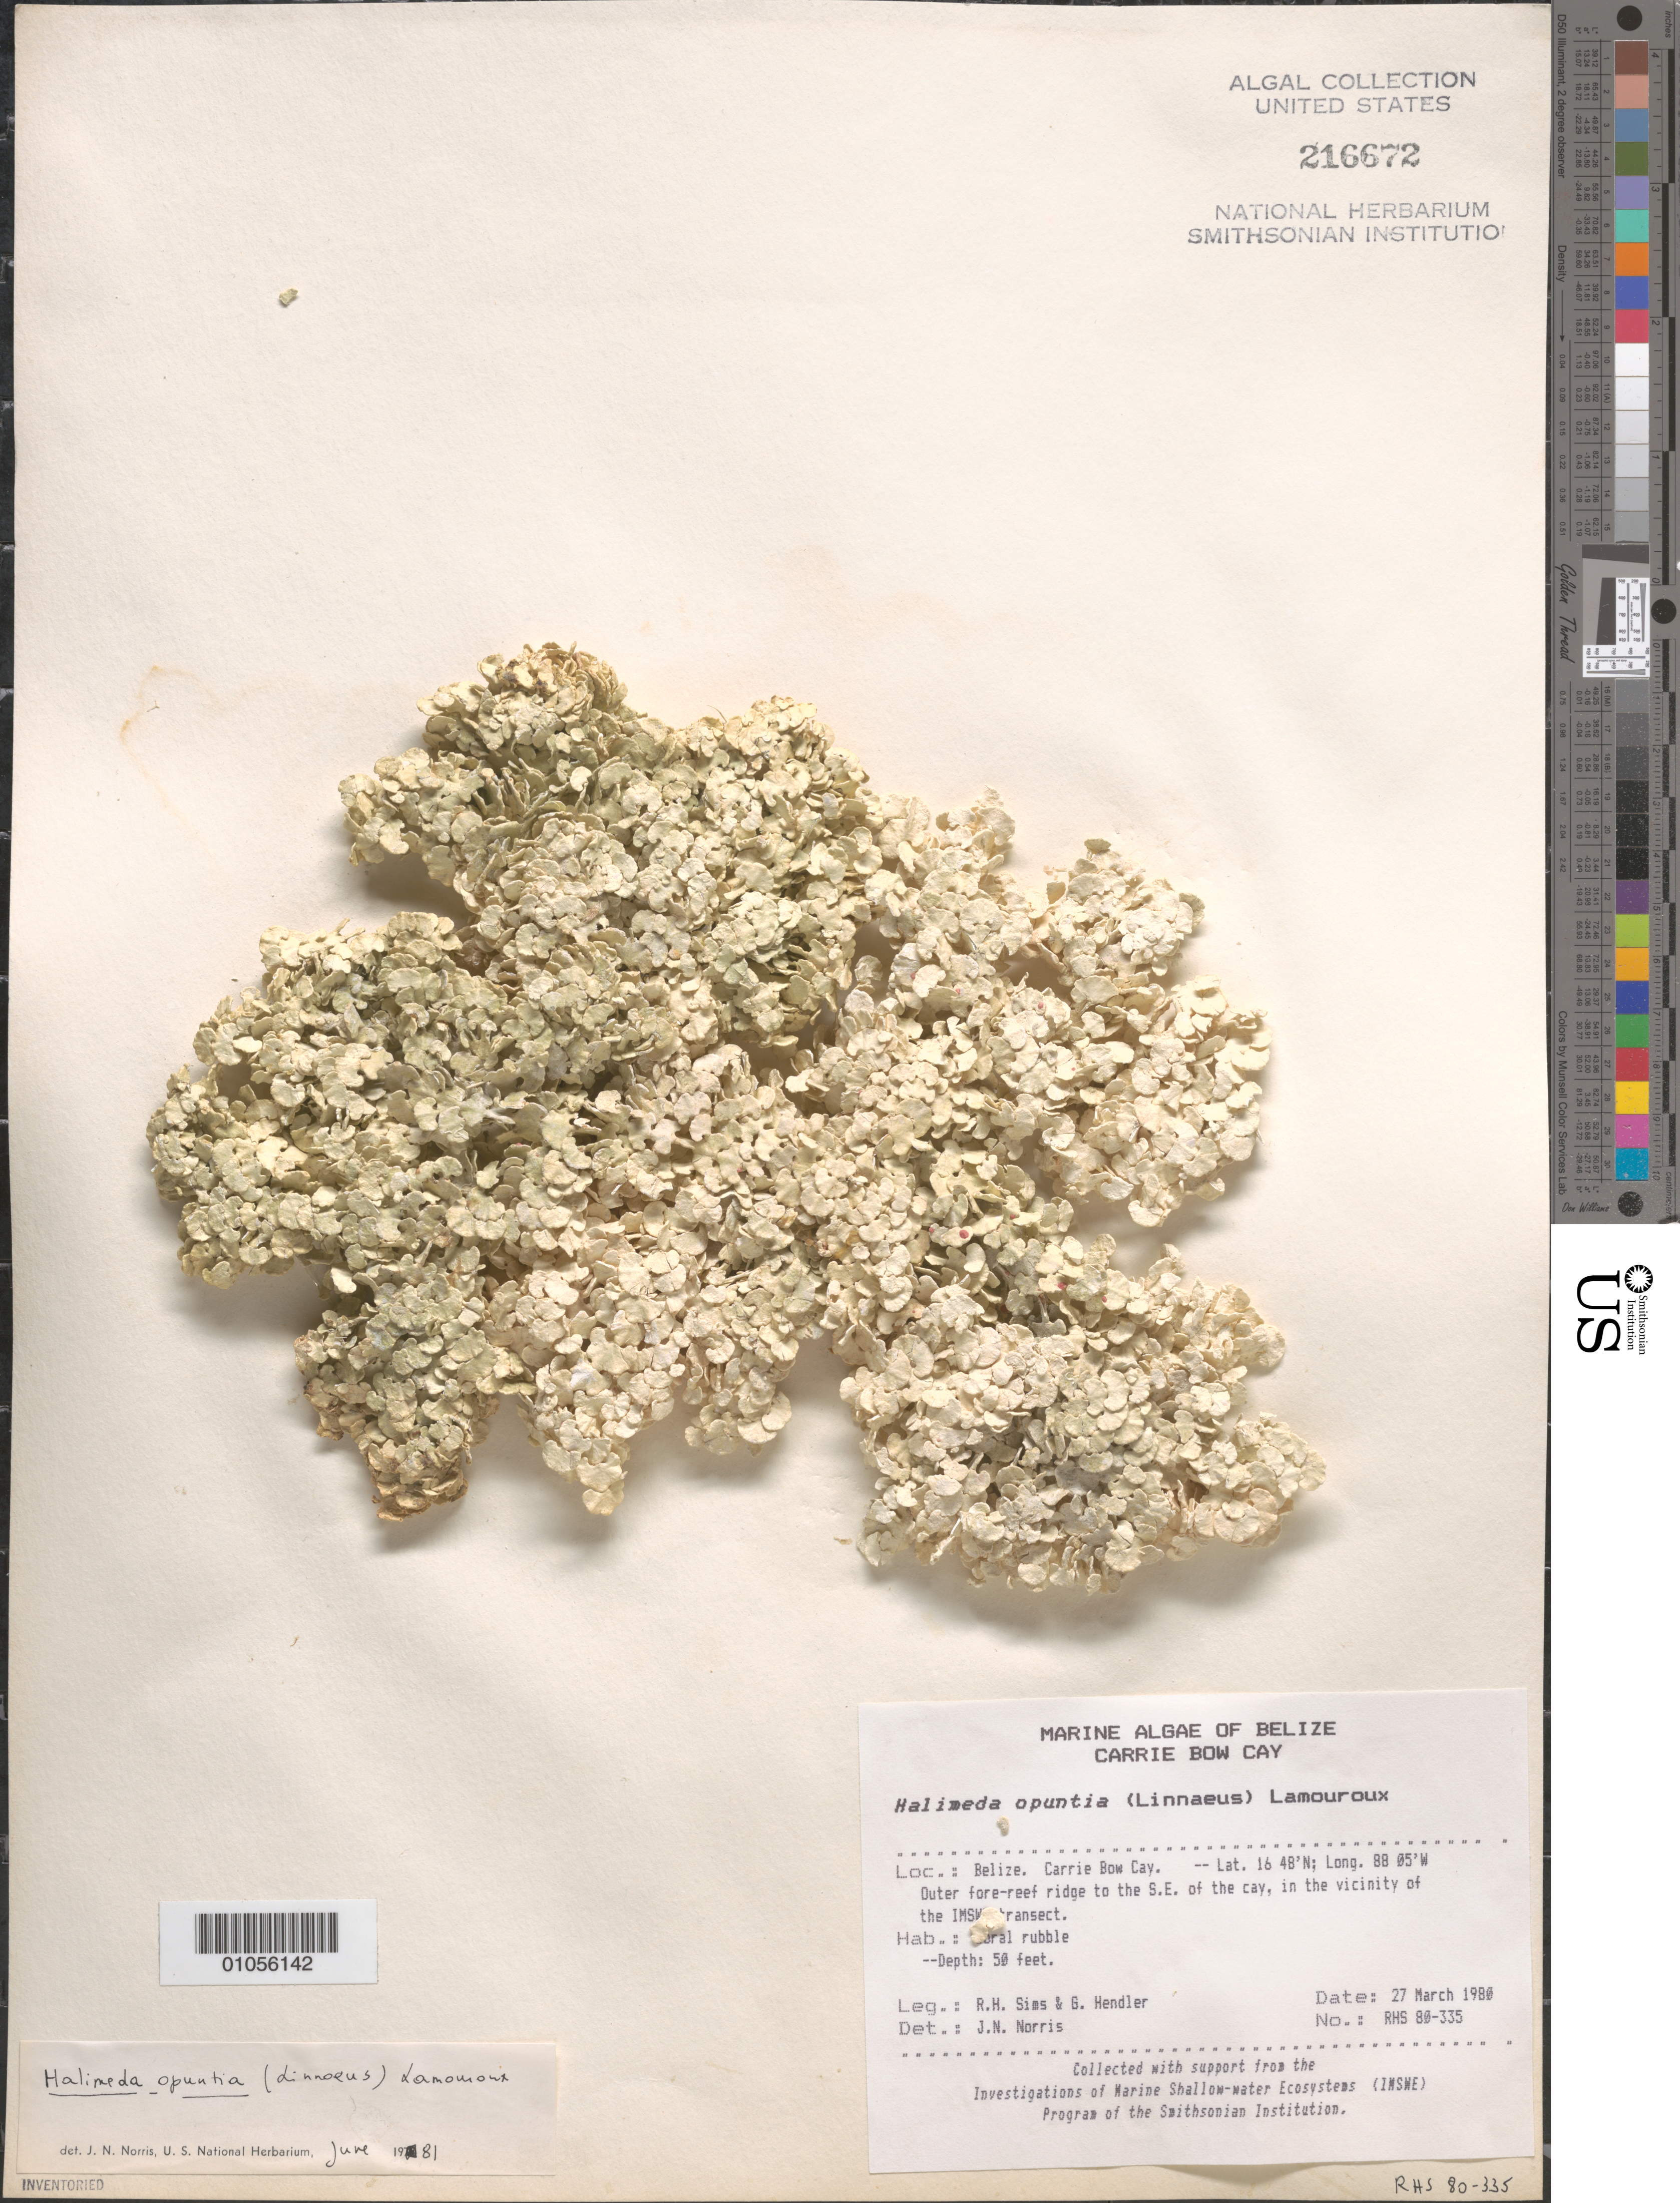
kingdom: Plantae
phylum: Chlorophyta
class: Ulvophyceae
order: Bryopsidales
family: Halimedaceae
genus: Halimeda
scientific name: Halimeda opuntia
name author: (L.) J.V.Lamouroux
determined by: Norris, James N.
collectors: R. H. Sims & G. Hendler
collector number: RHS 80-335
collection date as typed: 27 Mar 1980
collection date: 1980-03-27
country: Belize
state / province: Stann Creek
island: Carrie Bow Cay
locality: Southeast of Carrie Bow Cay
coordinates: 16 48'N, 88 05'W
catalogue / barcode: US 216672